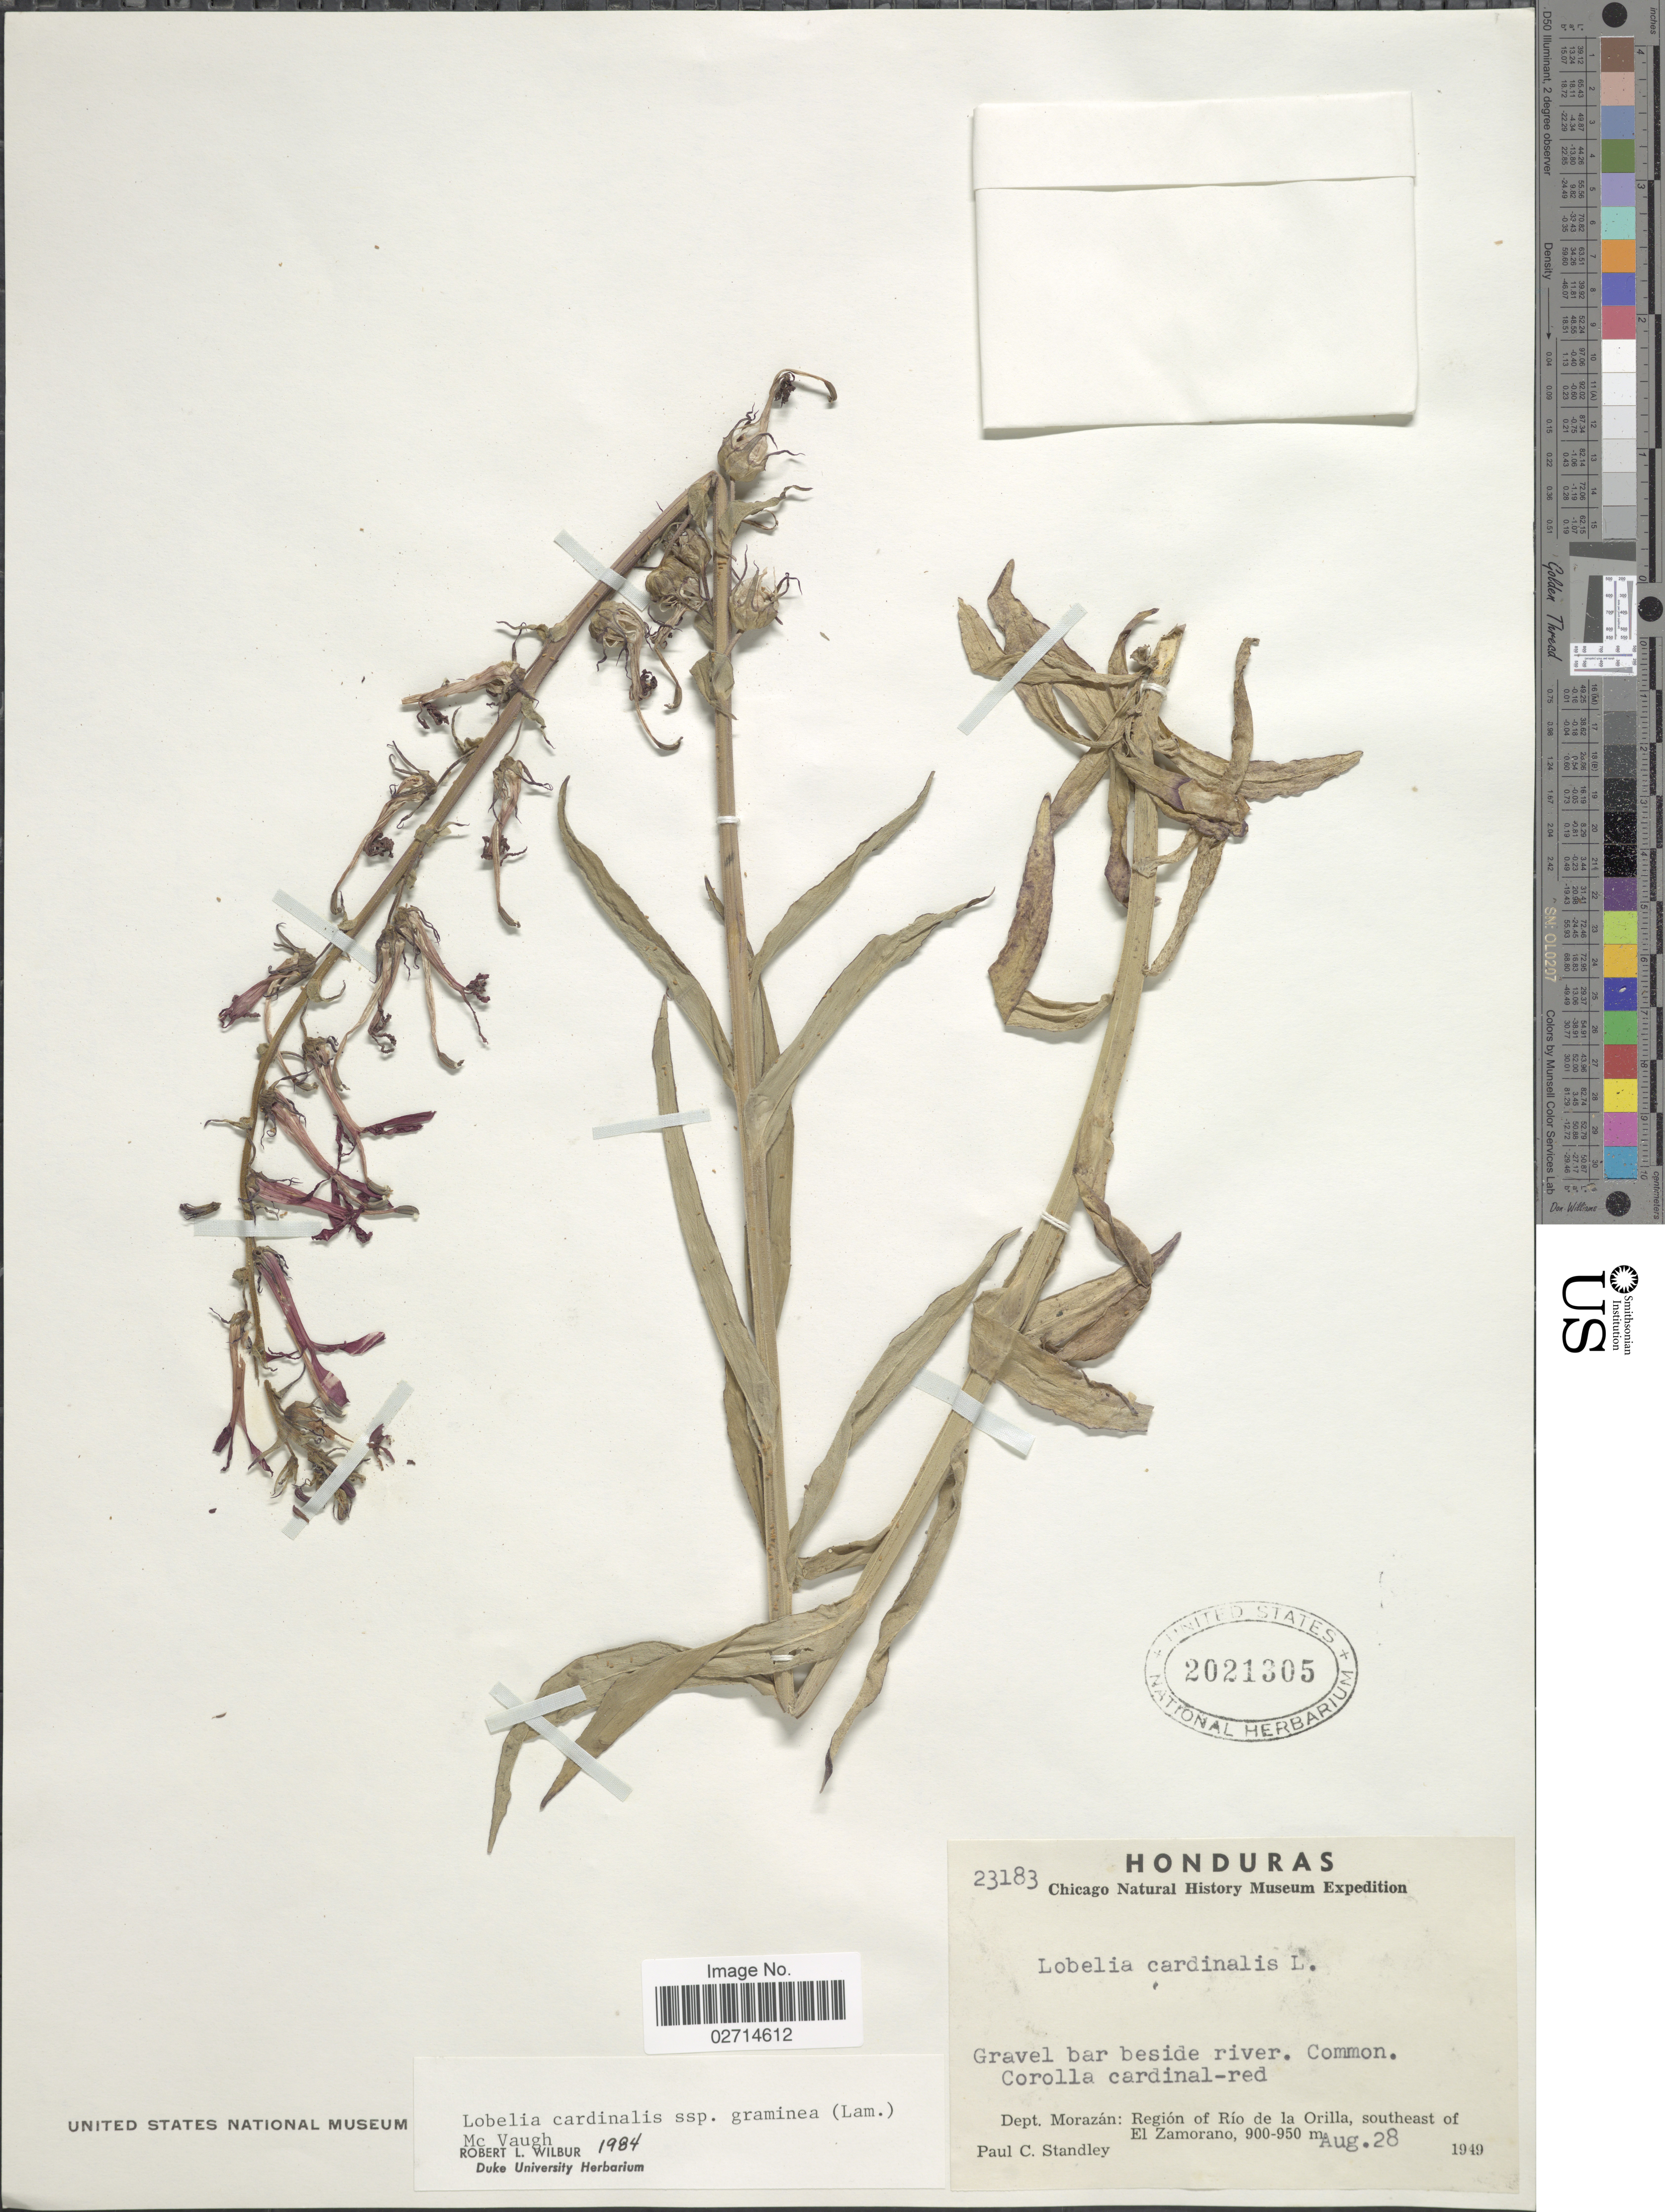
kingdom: Plantae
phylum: Tracheophyta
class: Magnoliopsida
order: Asterales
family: Campanulaceae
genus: Lobelia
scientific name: Lobelia cardinalis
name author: L.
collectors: P. C. Standley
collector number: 23183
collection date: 1949-08-28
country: Honduras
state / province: Fco. Morazán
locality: Dept. Morazan: Region of Rio de la Orilla, southeast of El Zamorano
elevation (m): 900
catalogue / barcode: US 2021305